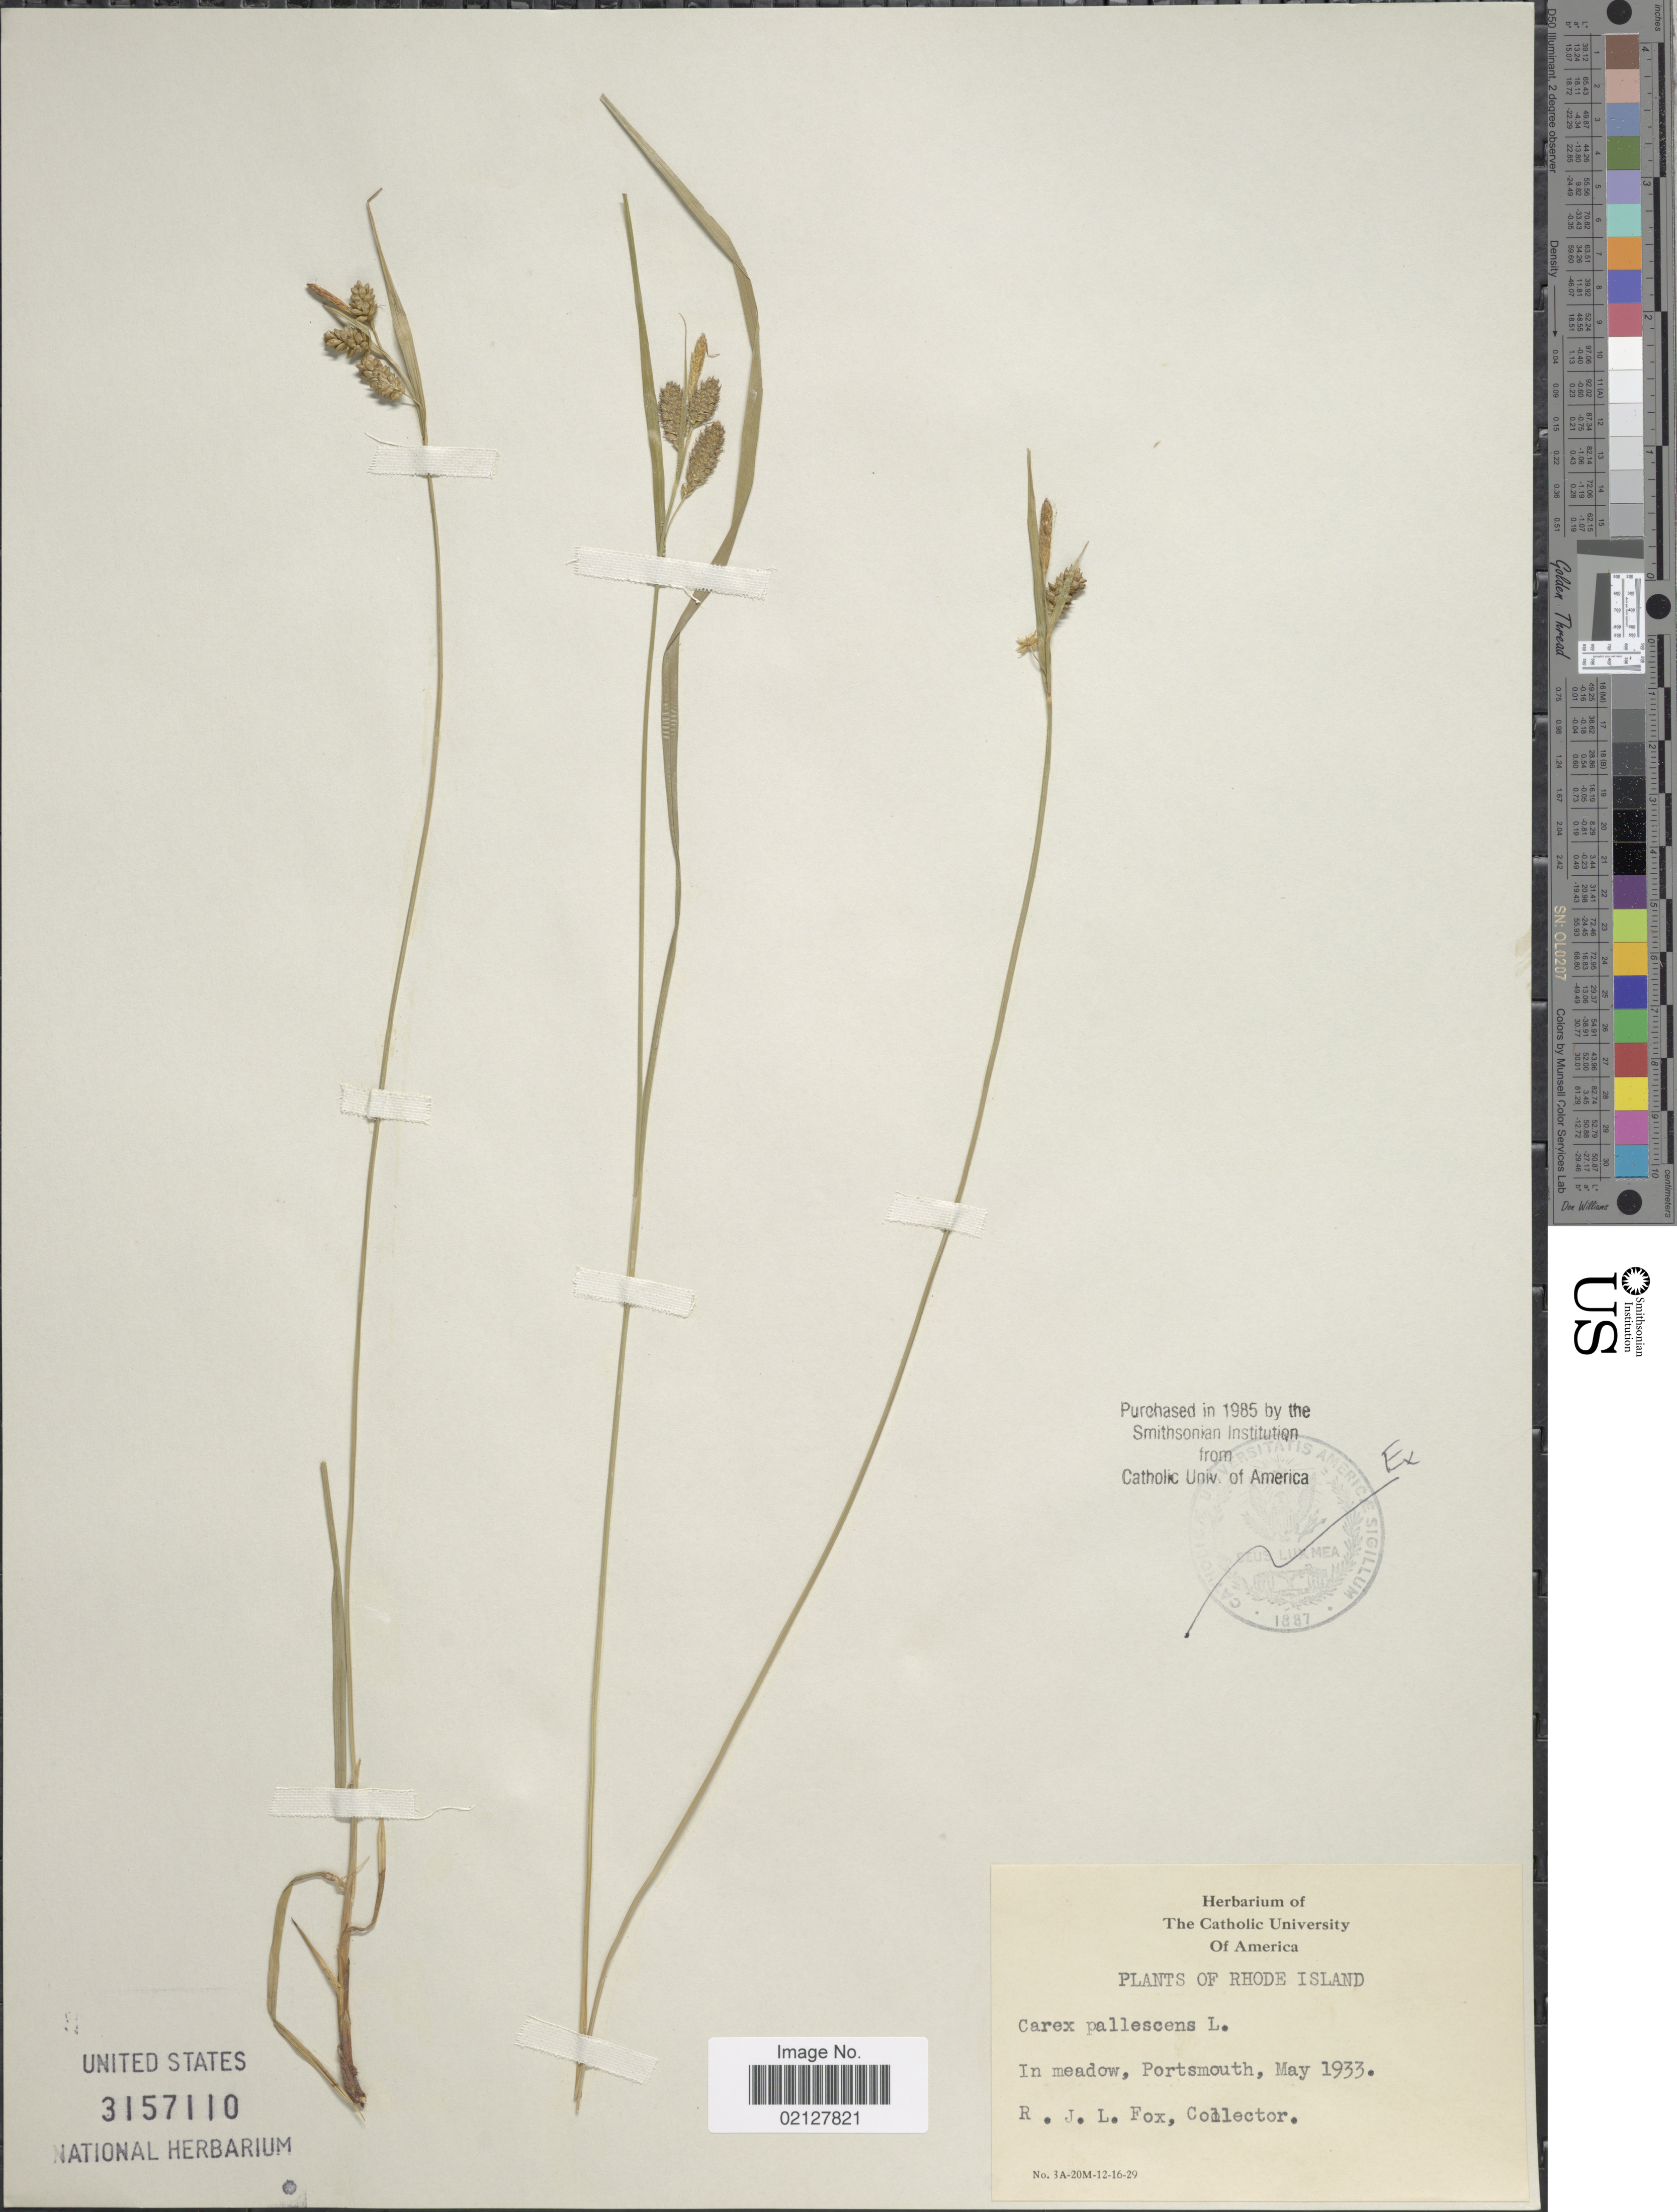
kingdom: Plantae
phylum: Tracheophyta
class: Liliopsida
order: Poales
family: Cyperaceae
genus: Carex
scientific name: Carex pallescens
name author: L.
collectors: R. Fox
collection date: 1933-05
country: United States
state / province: Rhode Island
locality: In meadow, Portsmouth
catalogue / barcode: US 3157110